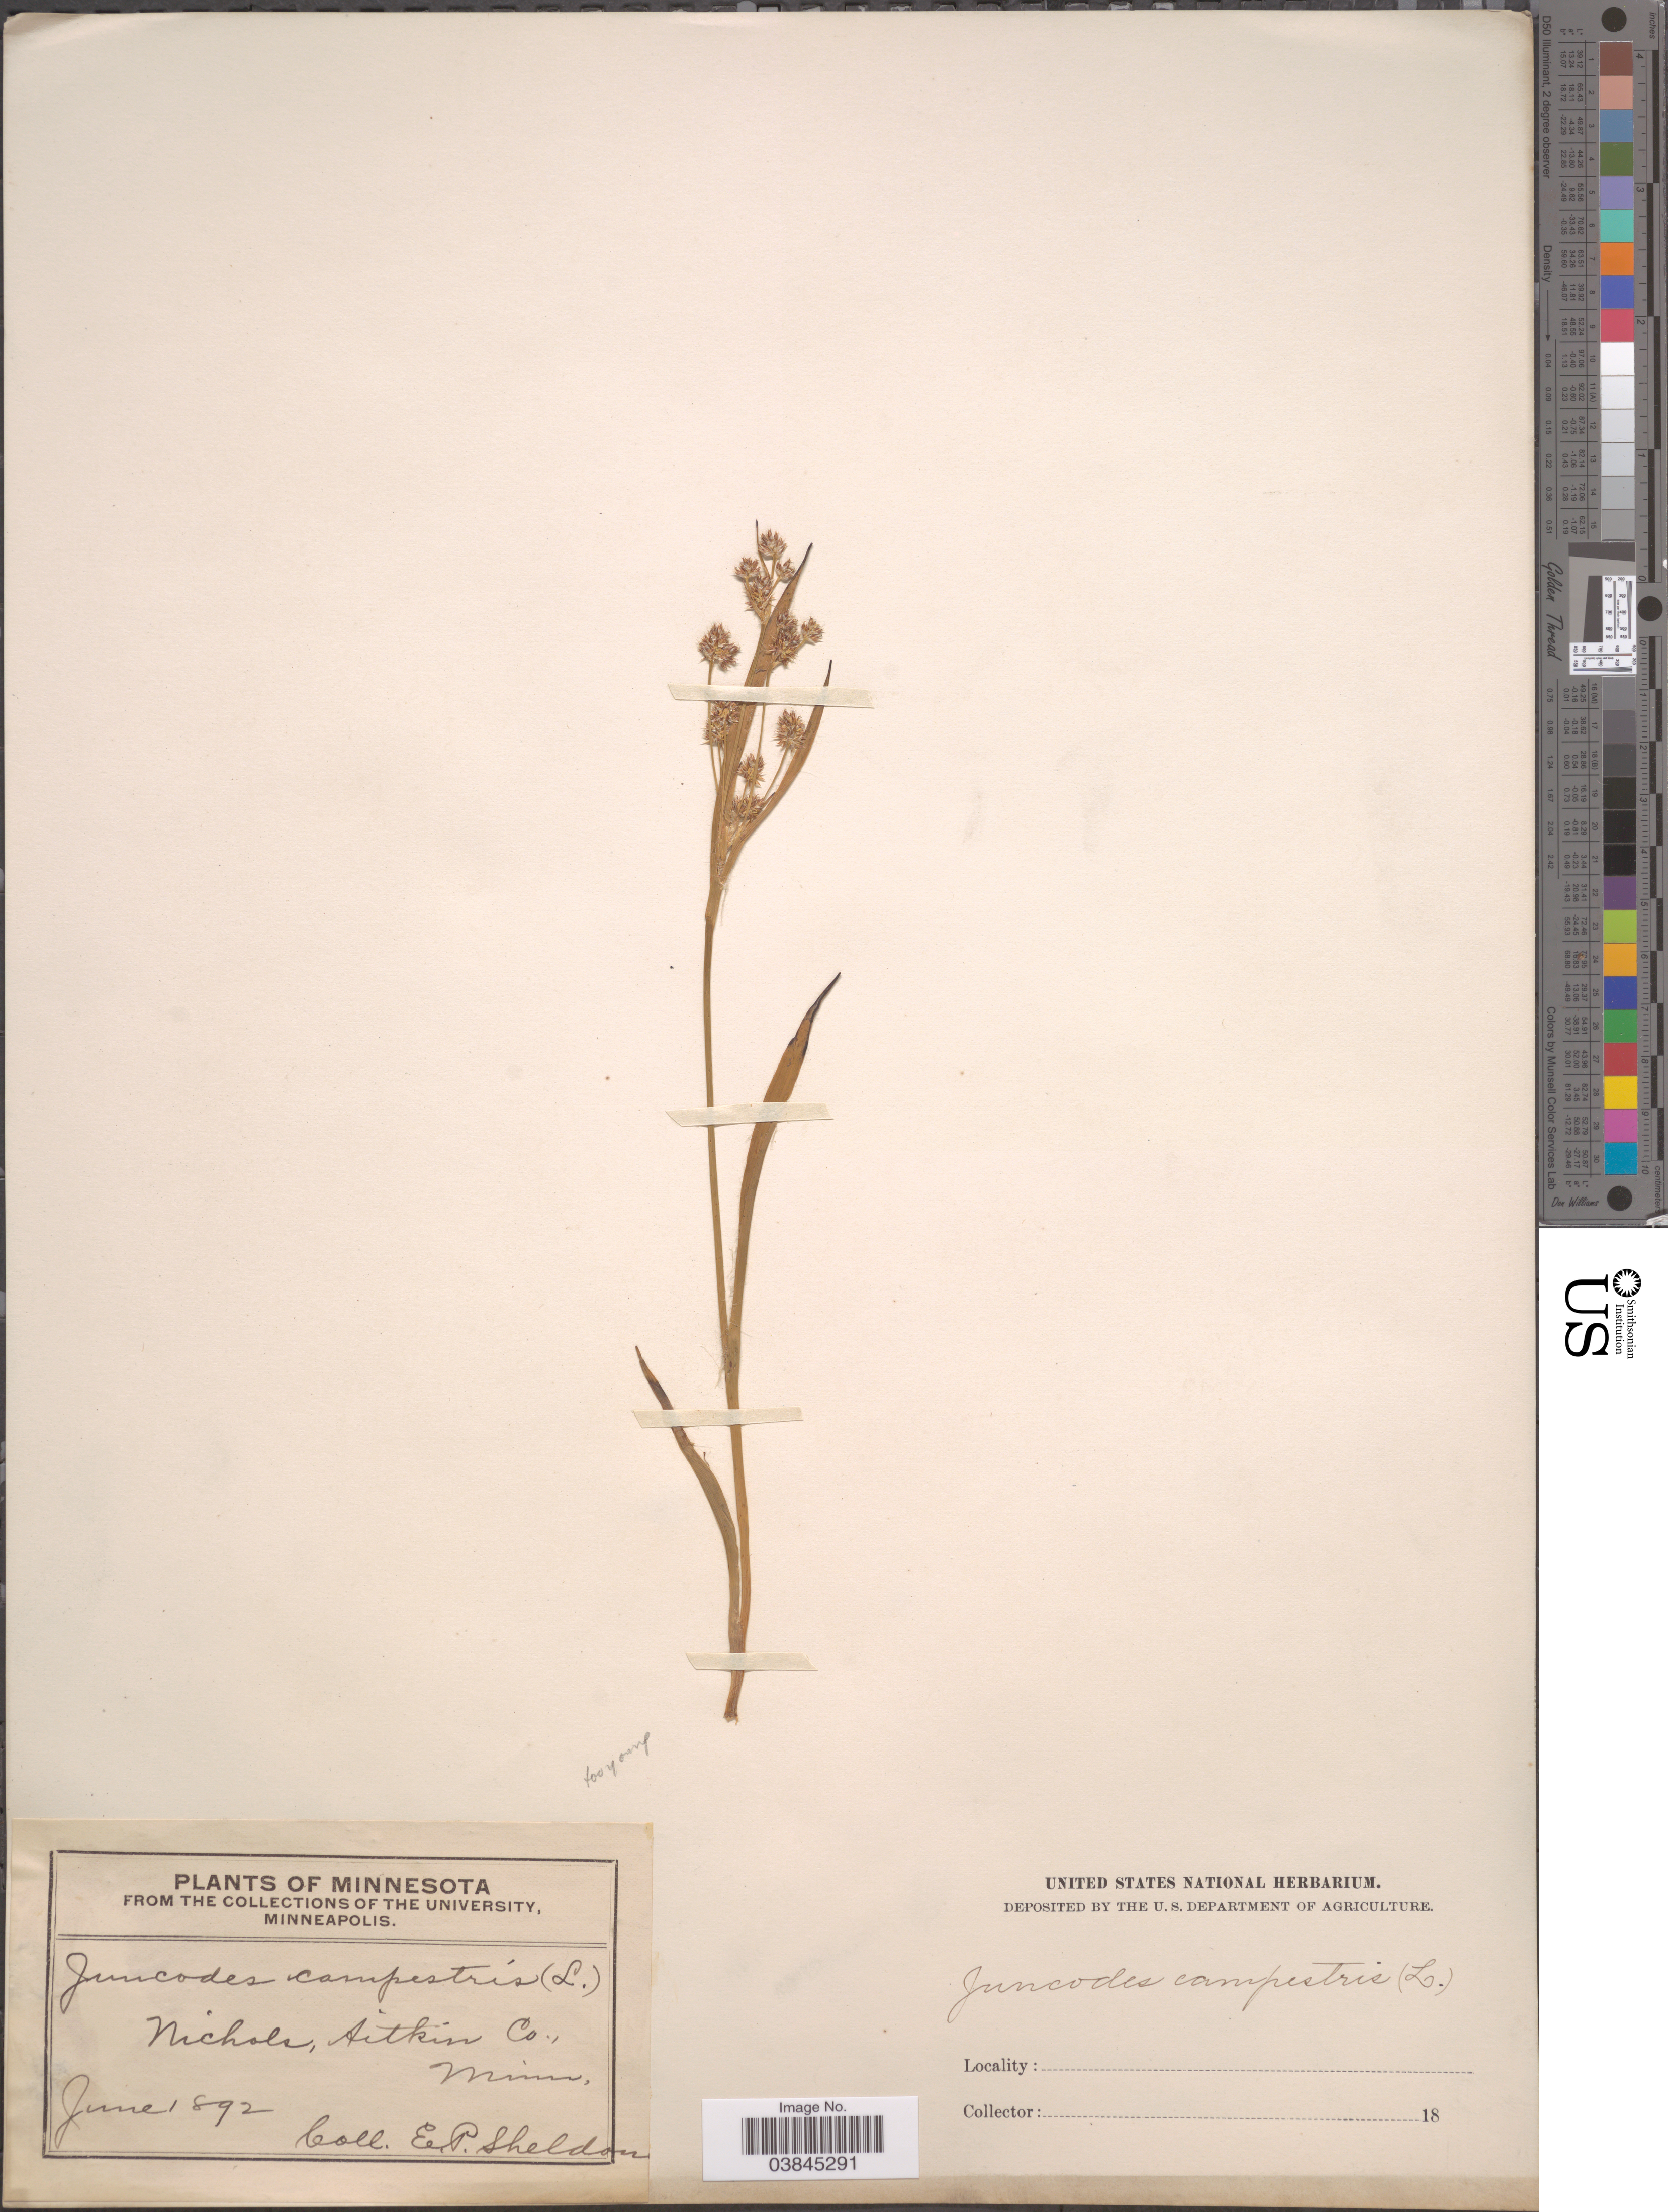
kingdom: Plantae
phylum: Tracheophyta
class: Liliopsida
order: Poales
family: Juncaceae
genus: Luzula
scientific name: Luzula campestris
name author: (L.) DC.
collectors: E. P. Sheldon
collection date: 1892-06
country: United States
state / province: Minnesota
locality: Nichols, Aitkin Co.